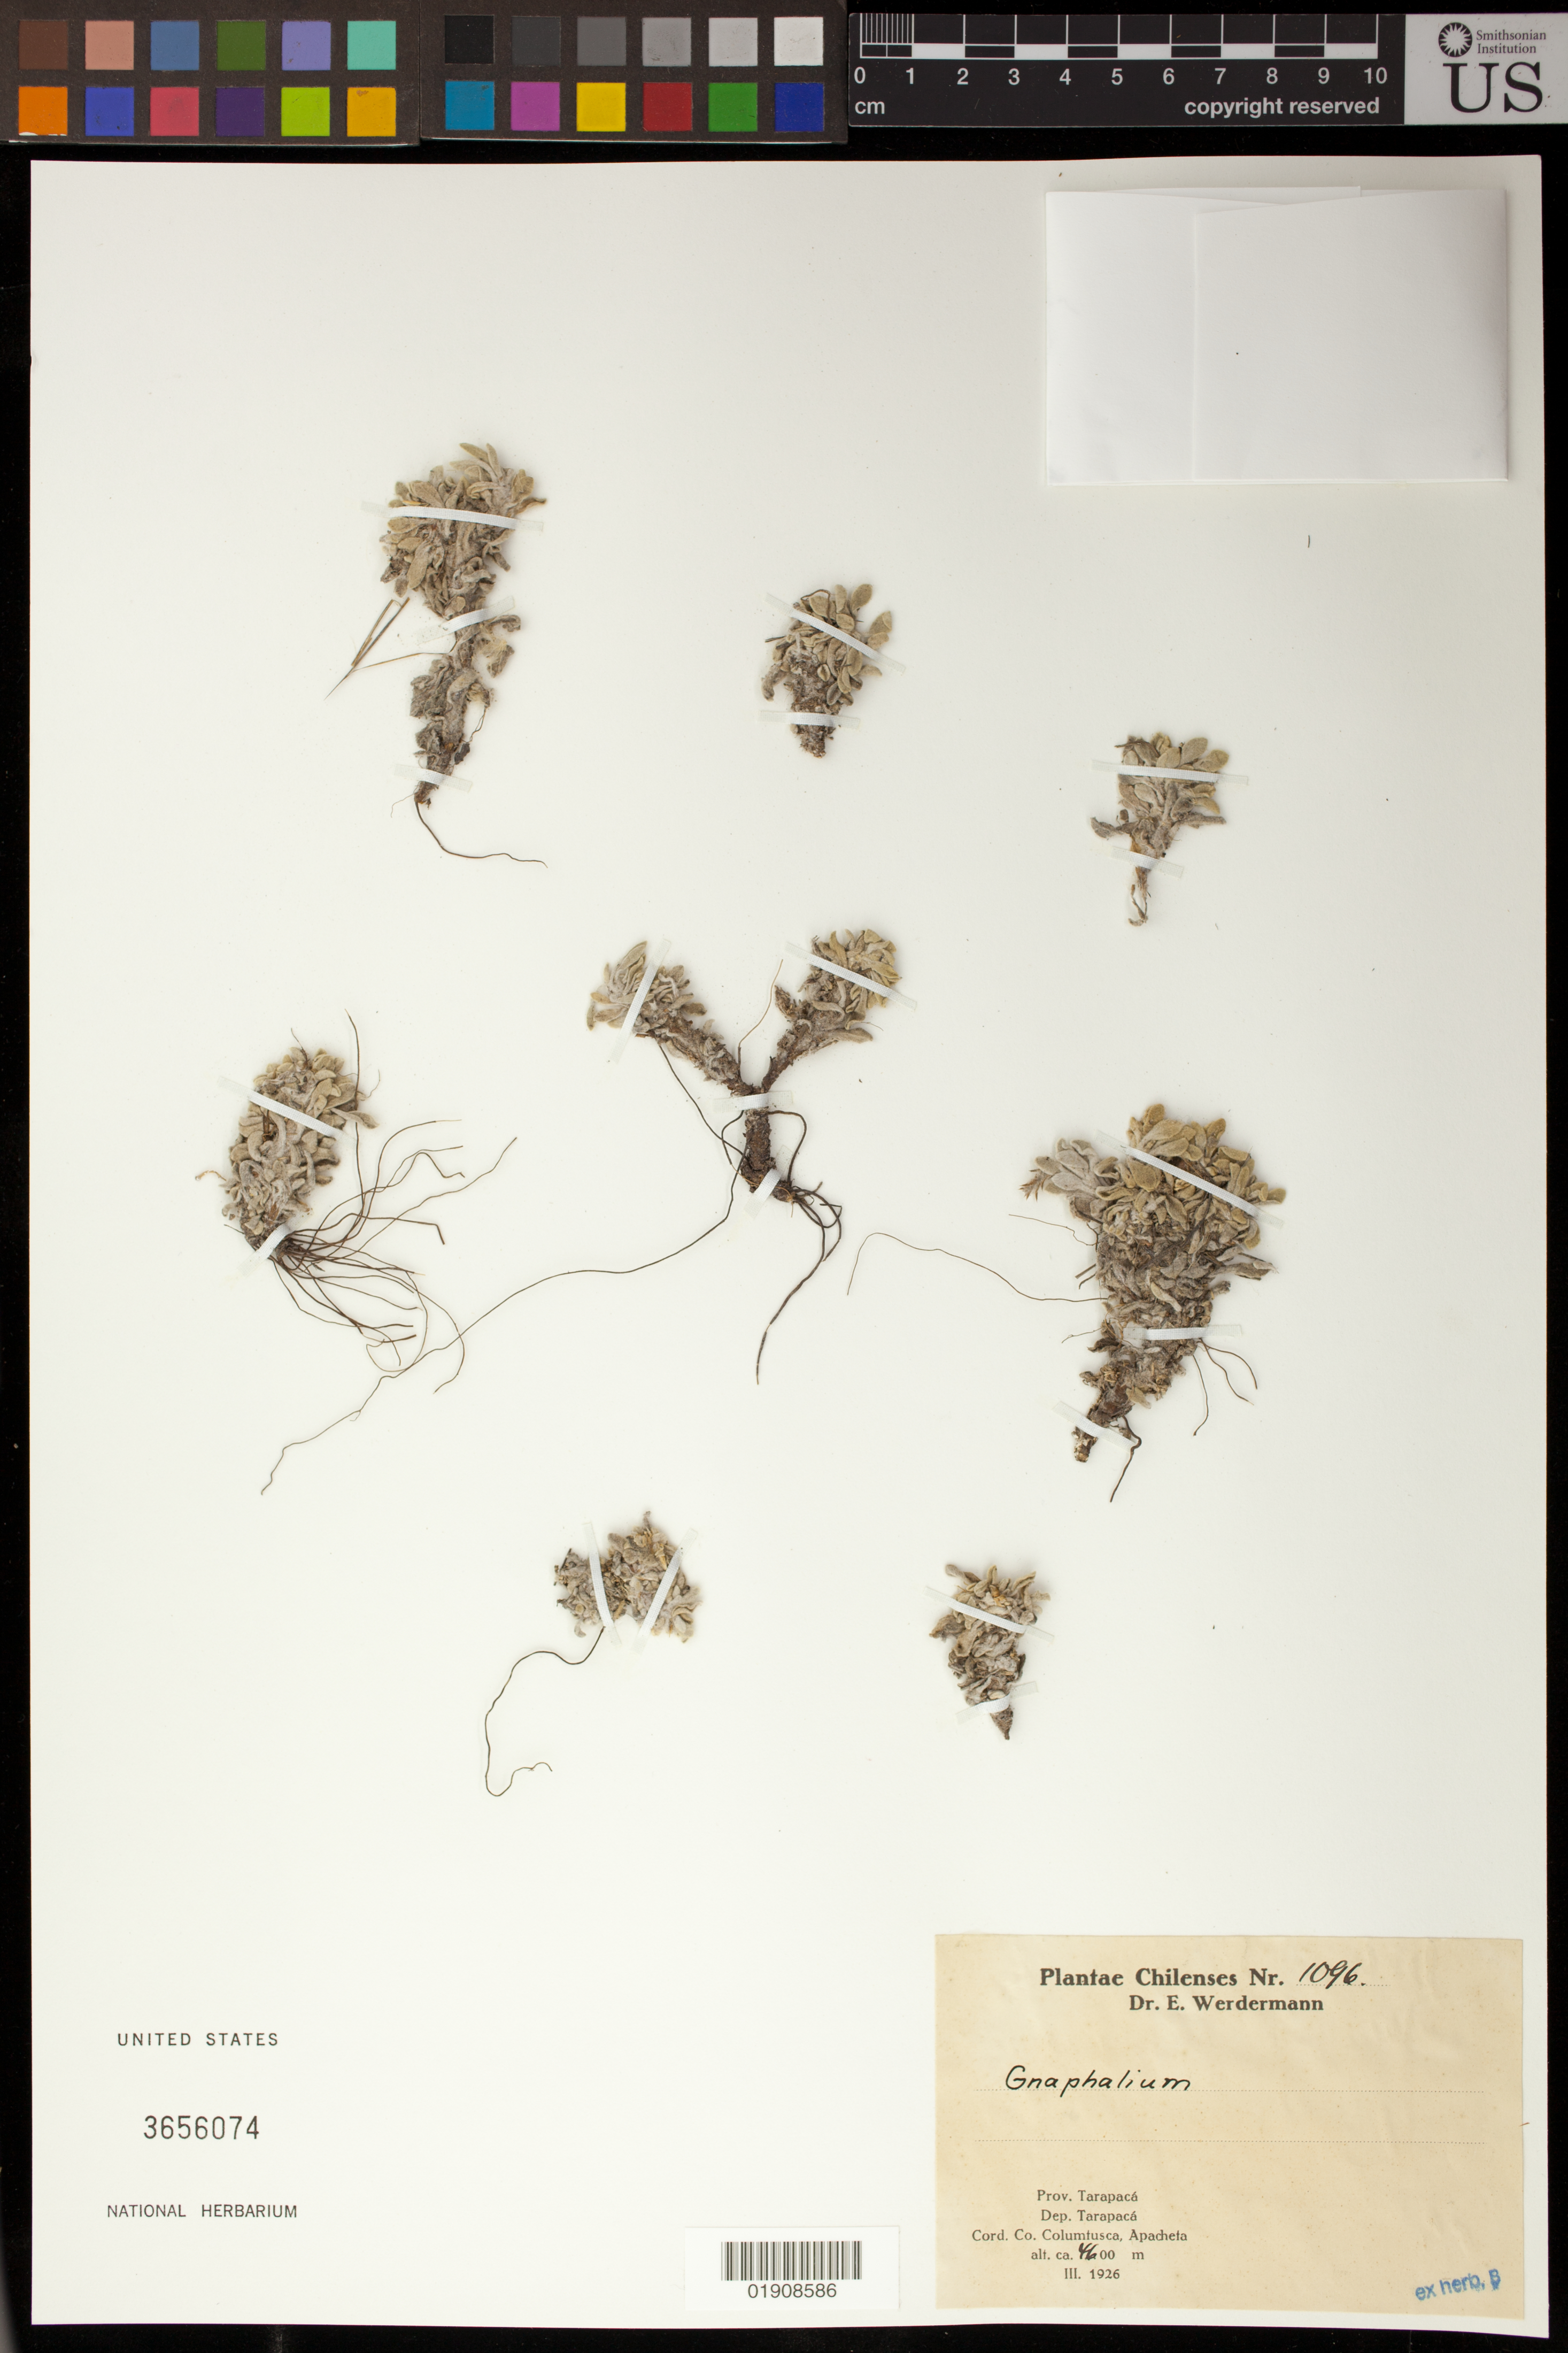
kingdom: Plantae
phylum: Tracheophyta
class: Magnoliopsida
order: Asterales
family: Asteraceae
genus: Gnaphalium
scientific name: Gnaphalium sp.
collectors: E. Werdermann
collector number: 1096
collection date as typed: March 1926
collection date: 1926-03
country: Chile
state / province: Tarapacá (I)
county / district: Tarapacá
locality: Cord. Co. Columtusca, Apacheta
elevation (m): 4600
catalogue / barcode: US 3656074